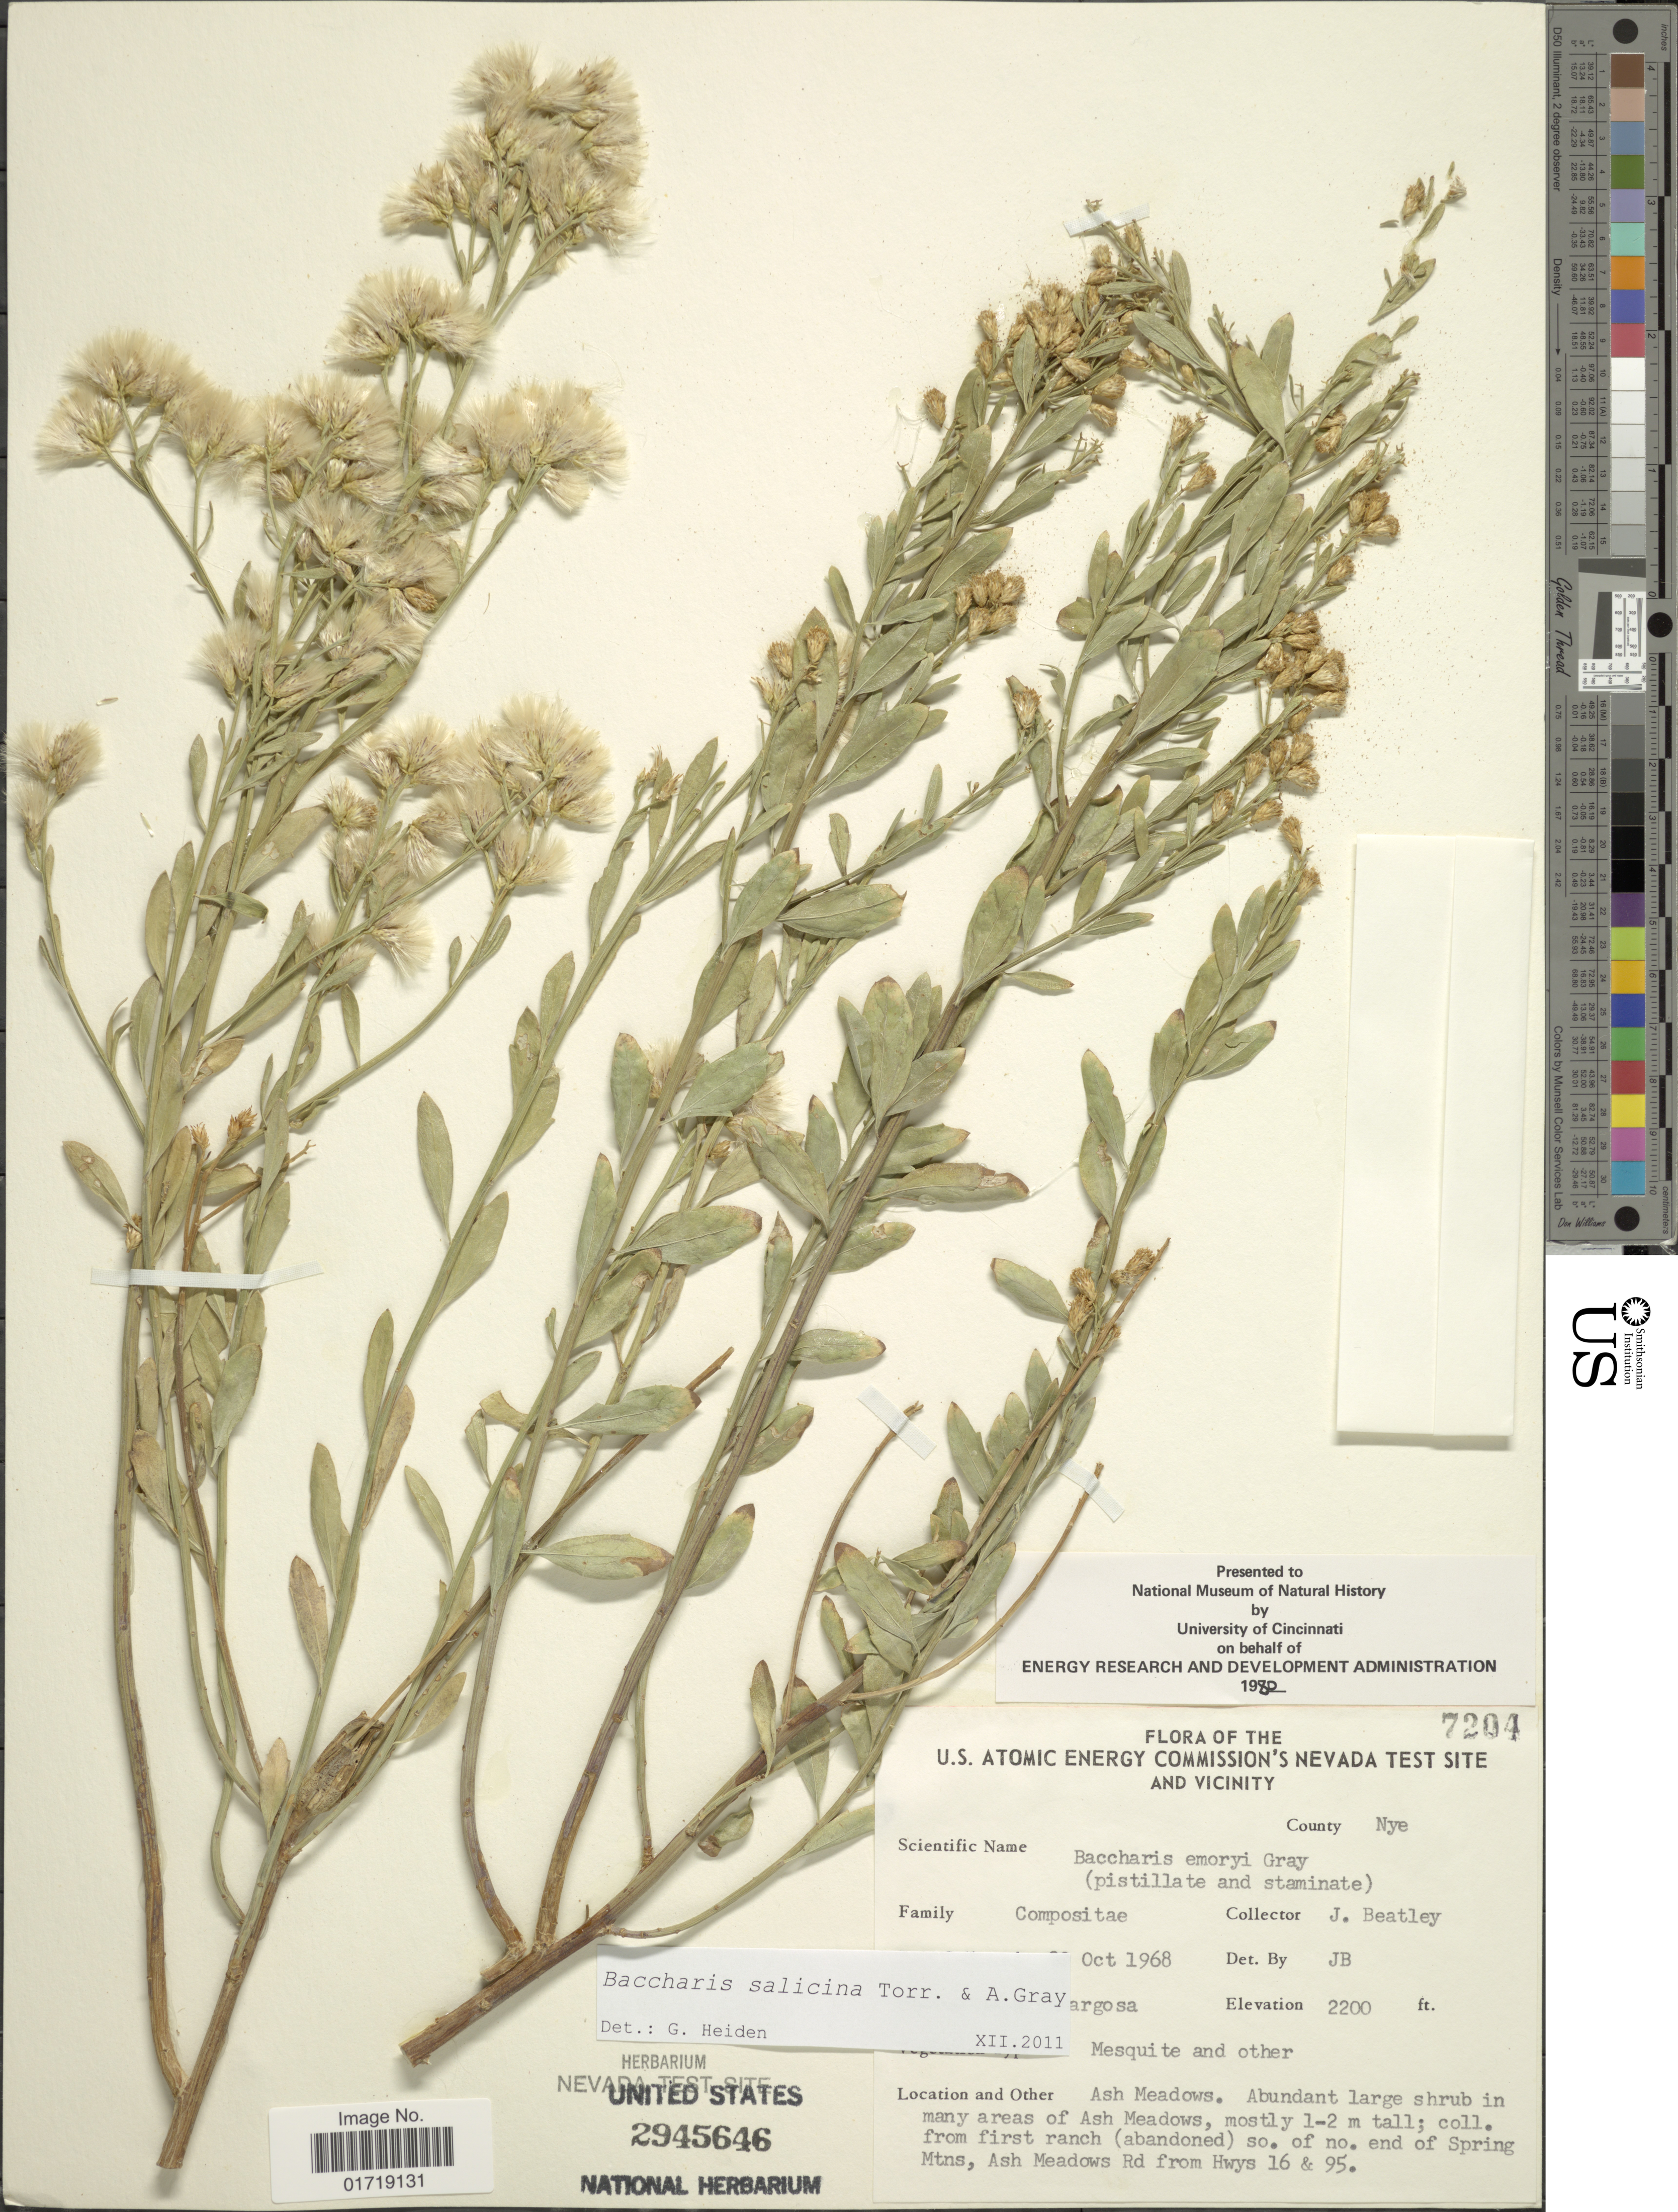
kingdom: Plantae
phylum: Tracheophyta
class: Magnoliopsida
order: Asterales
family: Asteraceae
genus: Baccharis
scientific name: Baccharis salicina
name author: Torr. & A. Gray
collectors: J. C. Beatley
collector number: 7204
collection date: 1968-10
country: United States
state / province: Nevada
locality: U. S. Atomic Energy Commission's Nevada Test Site And Vicinity, County Nye, Drainage Basin [illegible text] argosa, Ash Meadows, Abundant large shrub in many areas of Ash Meadows, coll. from first ranch (abandoned) so. of no. end of Spring Mtns, Ash Meadows Rd from Hwys 16 & 95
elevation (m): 671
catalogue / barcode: US 2945646